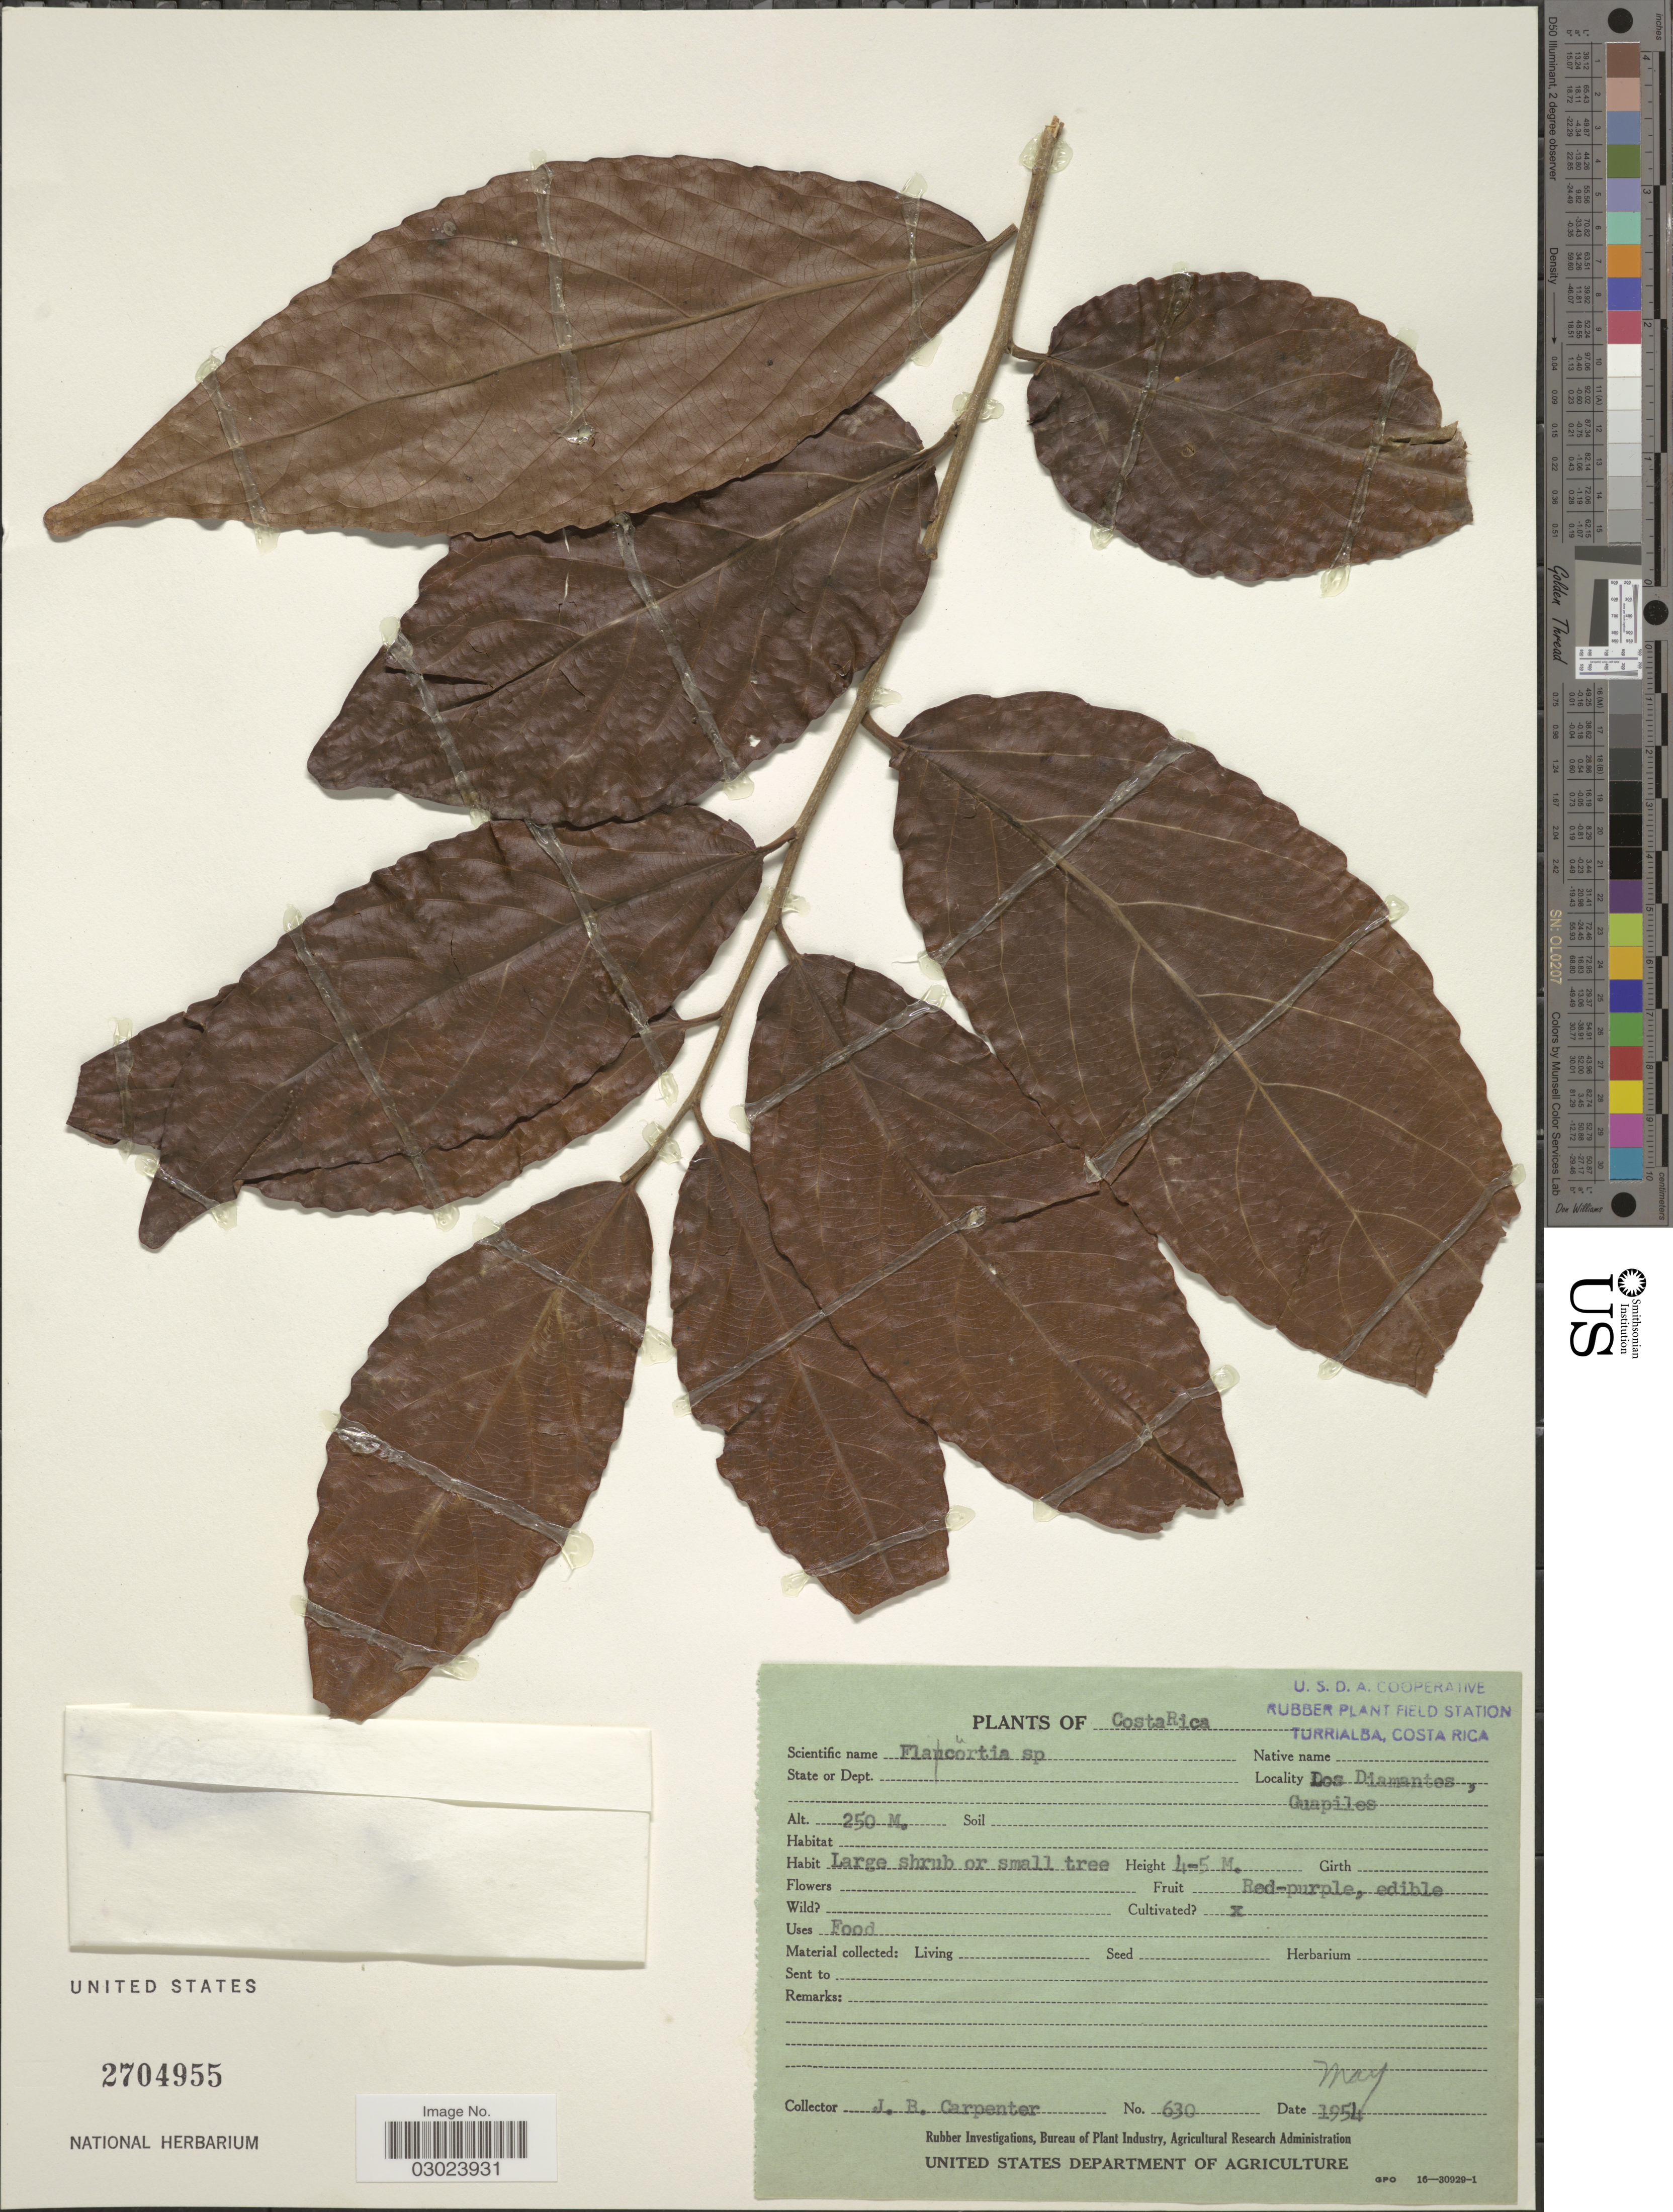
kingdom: Plantae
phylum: Tracheophyta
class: Magnoliopsida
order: Malpighiales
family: Salicaceae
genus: Flacourtia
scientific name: Flacourtia sp.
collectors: J. Carpenter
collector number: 630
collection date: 1954-05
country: Costa Rica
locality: Los Diamantes, Guapiles.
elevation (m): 250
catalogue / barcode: US 2704955